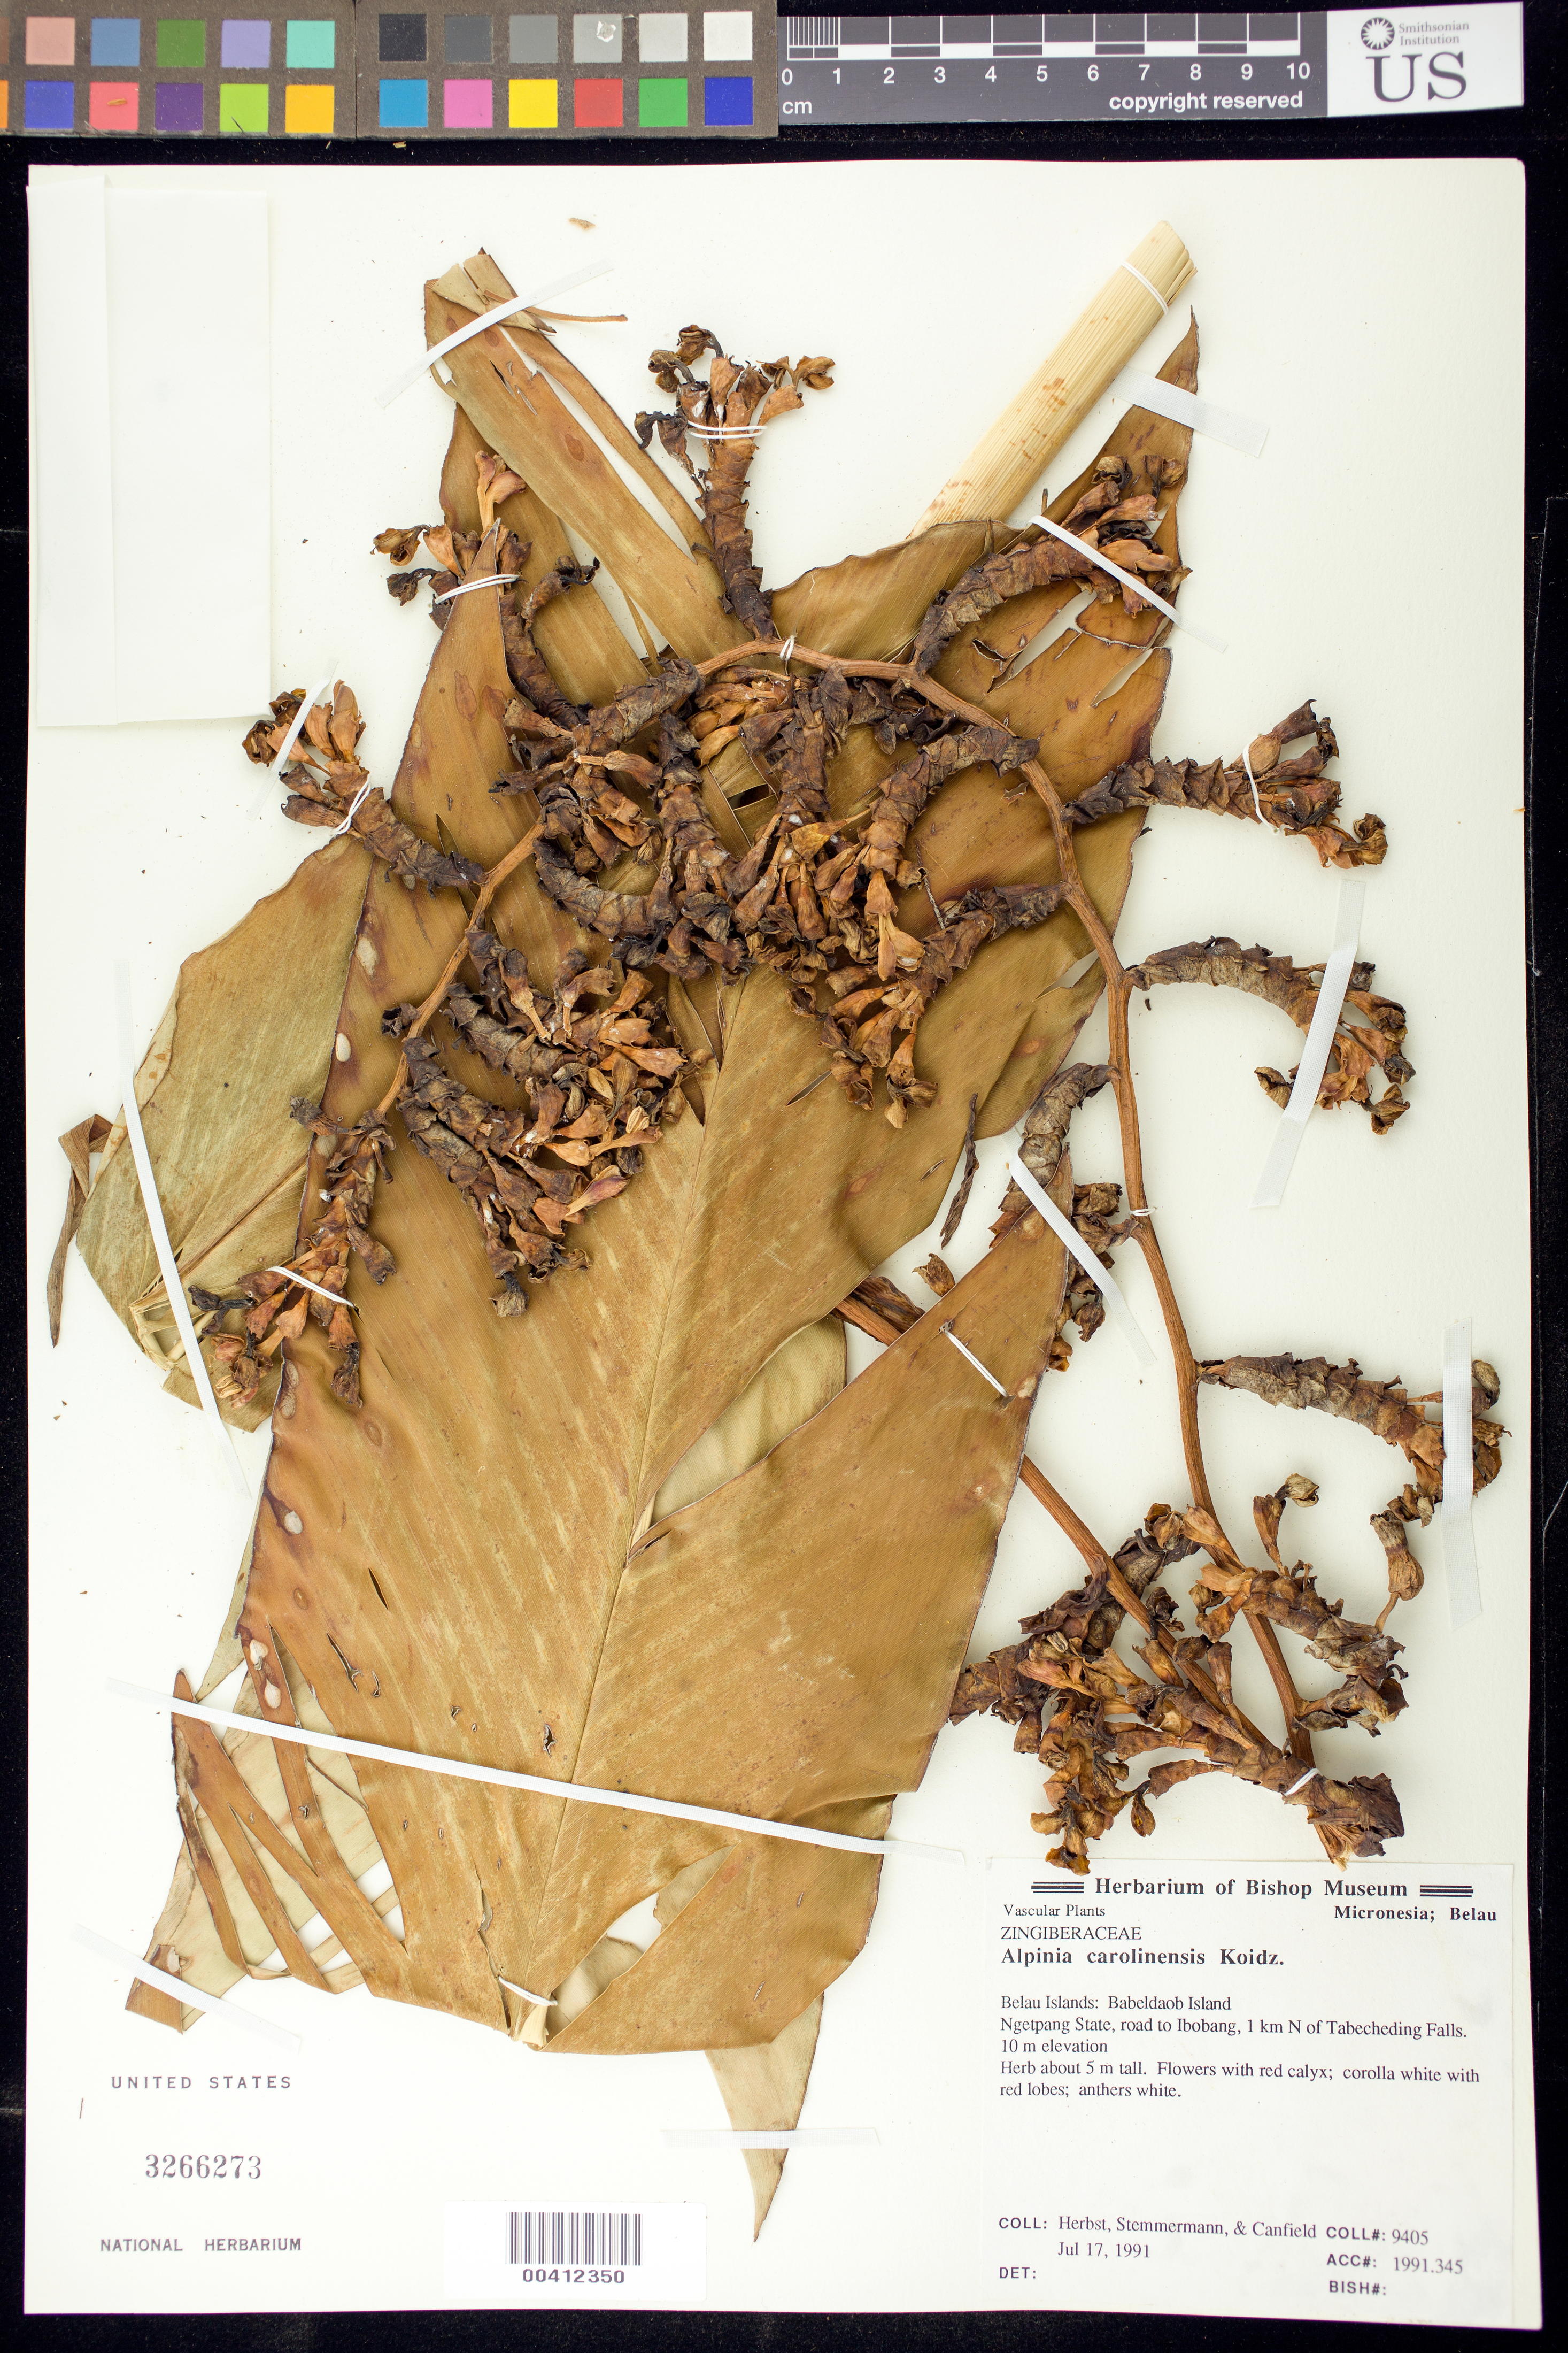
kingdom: Plantae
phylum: Tracheophyta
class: Liliopsida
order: Zingiberales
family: Zingiberaceae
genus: Alpinia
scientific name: Alpinia carolinensis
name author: Koidz.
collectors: -. Herbst, -. Stemmermann & -. Canfield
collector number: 9405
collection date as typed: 17 Jul 1991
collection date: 1991-07-17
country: Palau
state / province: Ngatpang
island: Babeldaob [Babelthuap]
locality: Ngetpang state, road to ibobang, 1 km. n of tabecheding falls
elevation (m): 10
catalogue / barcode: US 3266273